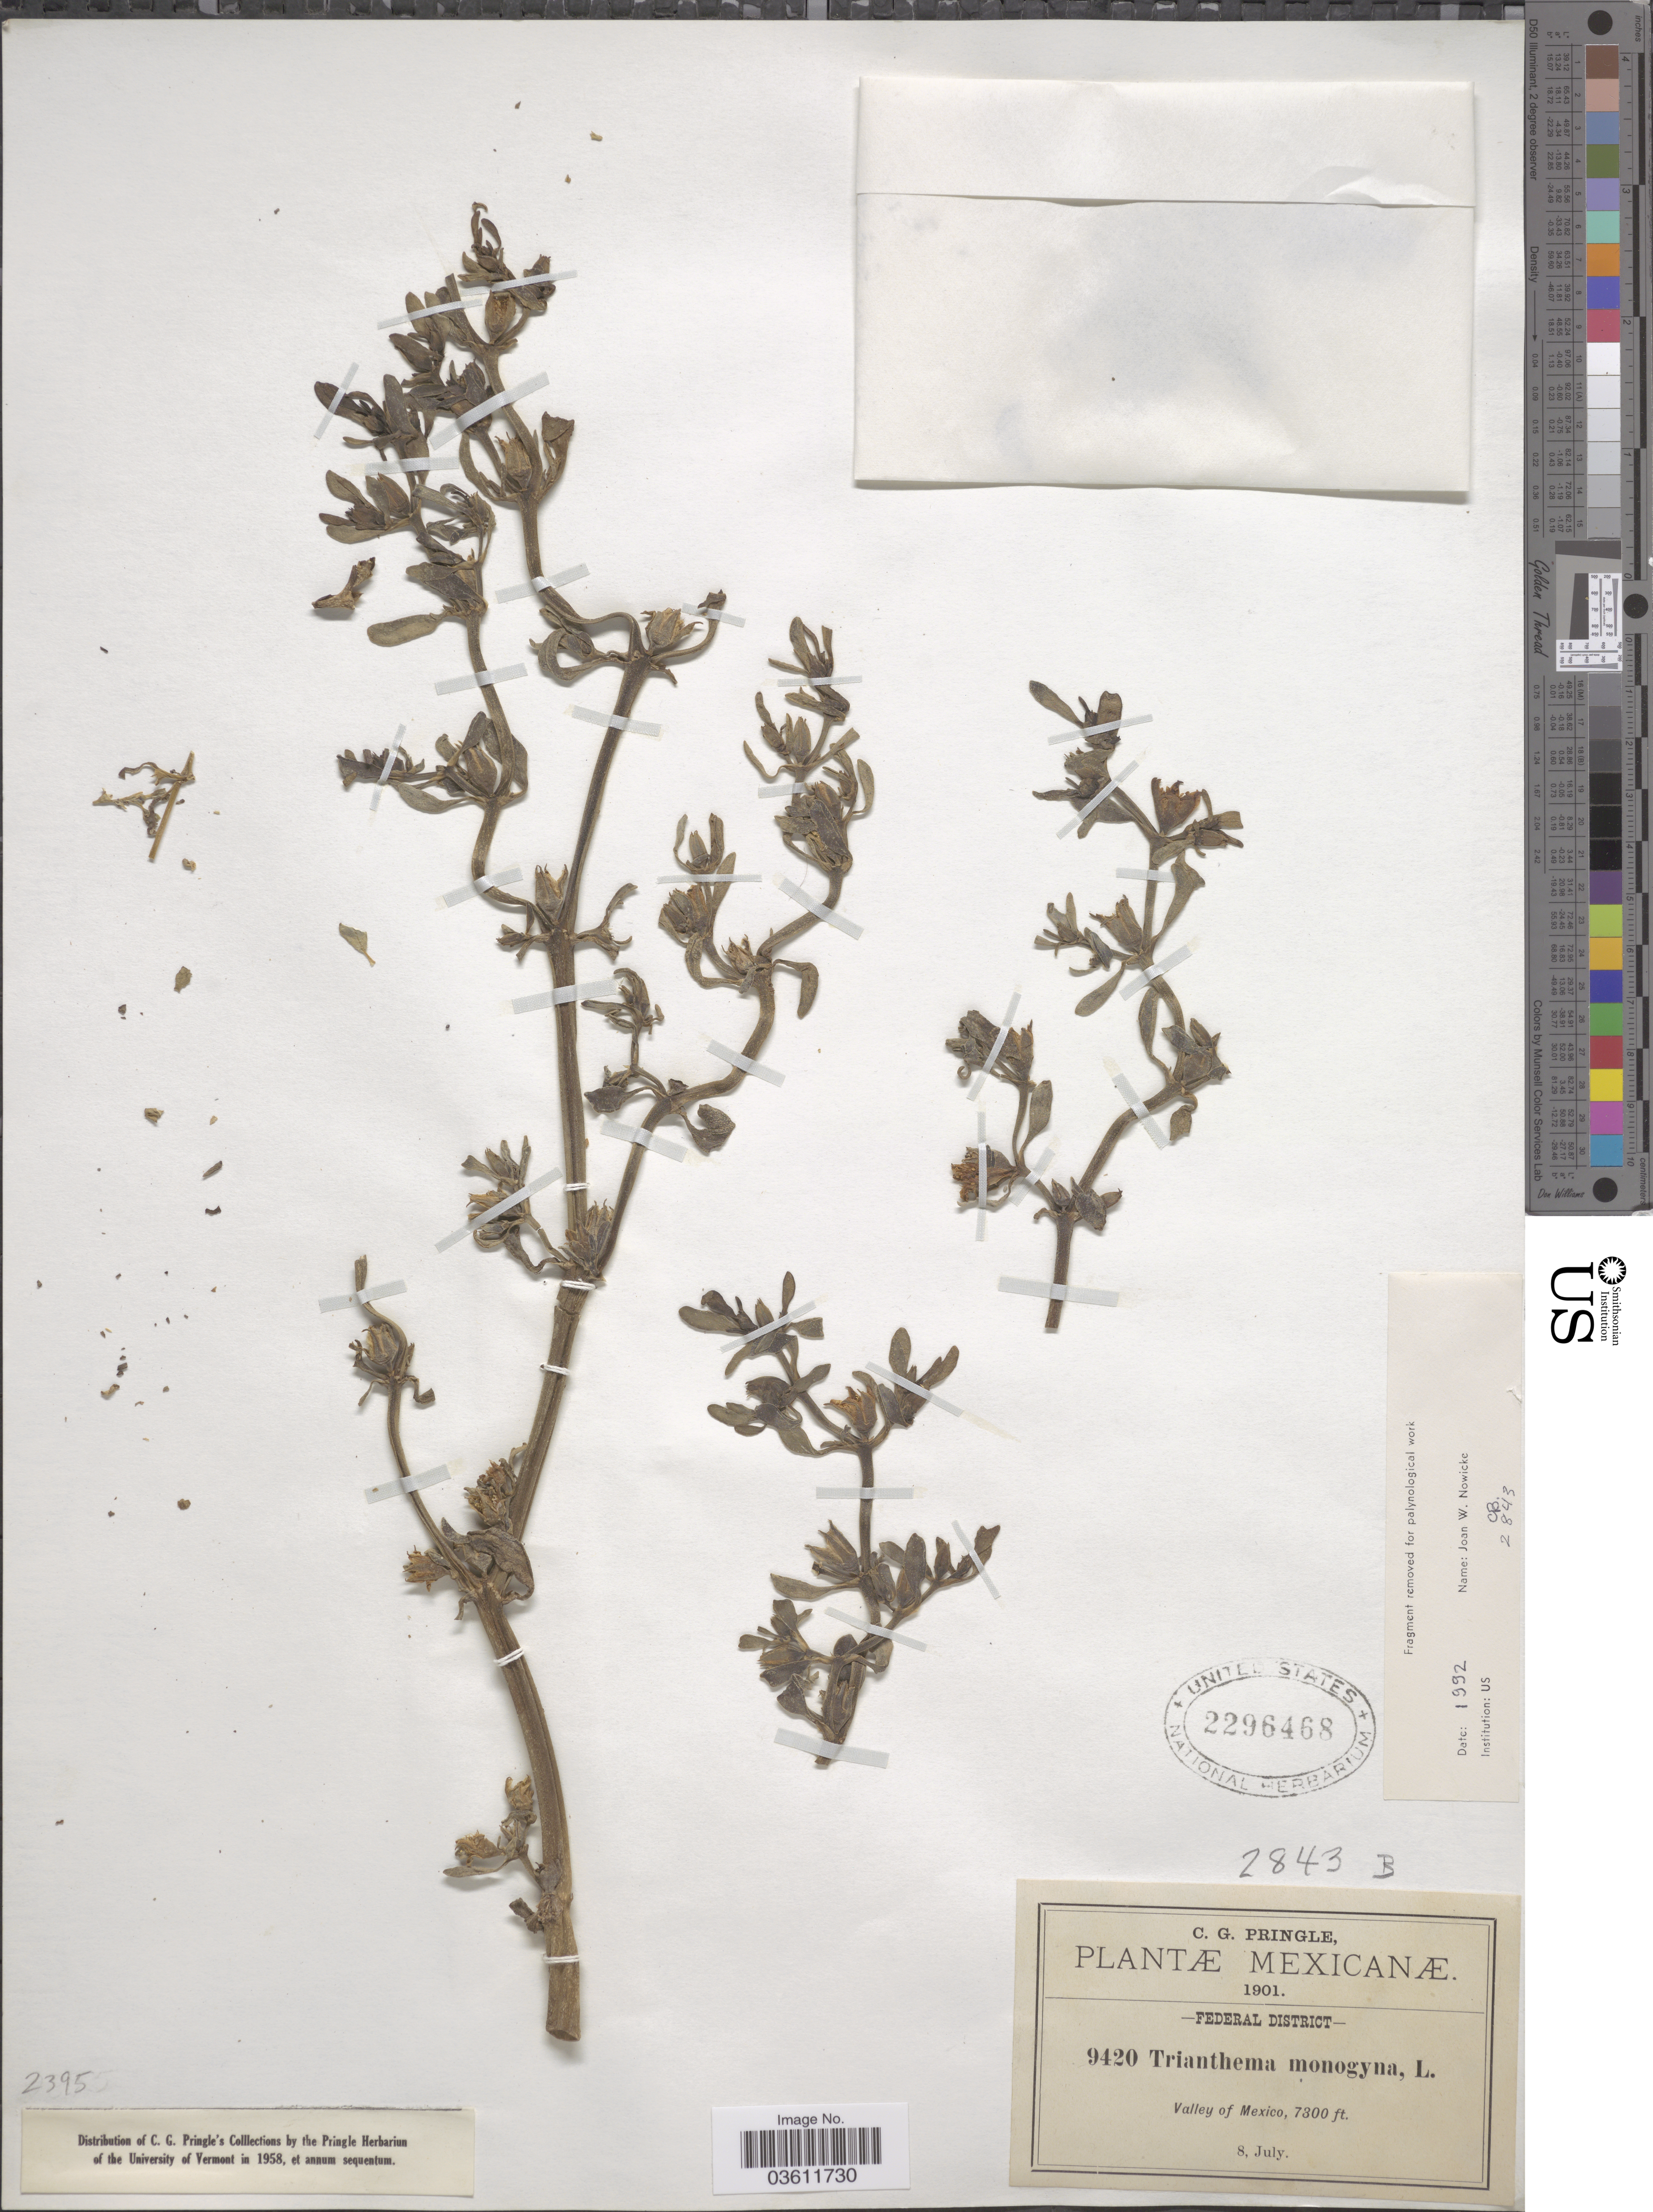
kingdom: Plantae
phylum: Tracheophyta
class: Magnoliopsida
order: Caryophyllales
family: Aizoaceae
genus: Trianthema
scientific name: Trianthema portulacastrum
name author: L.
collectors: C. G. Pringle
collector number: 9420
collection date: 1901-07-08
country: Mexico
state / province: Distrito Federal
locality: Federal District. Valley of Mexico.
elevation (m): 2225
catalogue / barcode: US 2296468